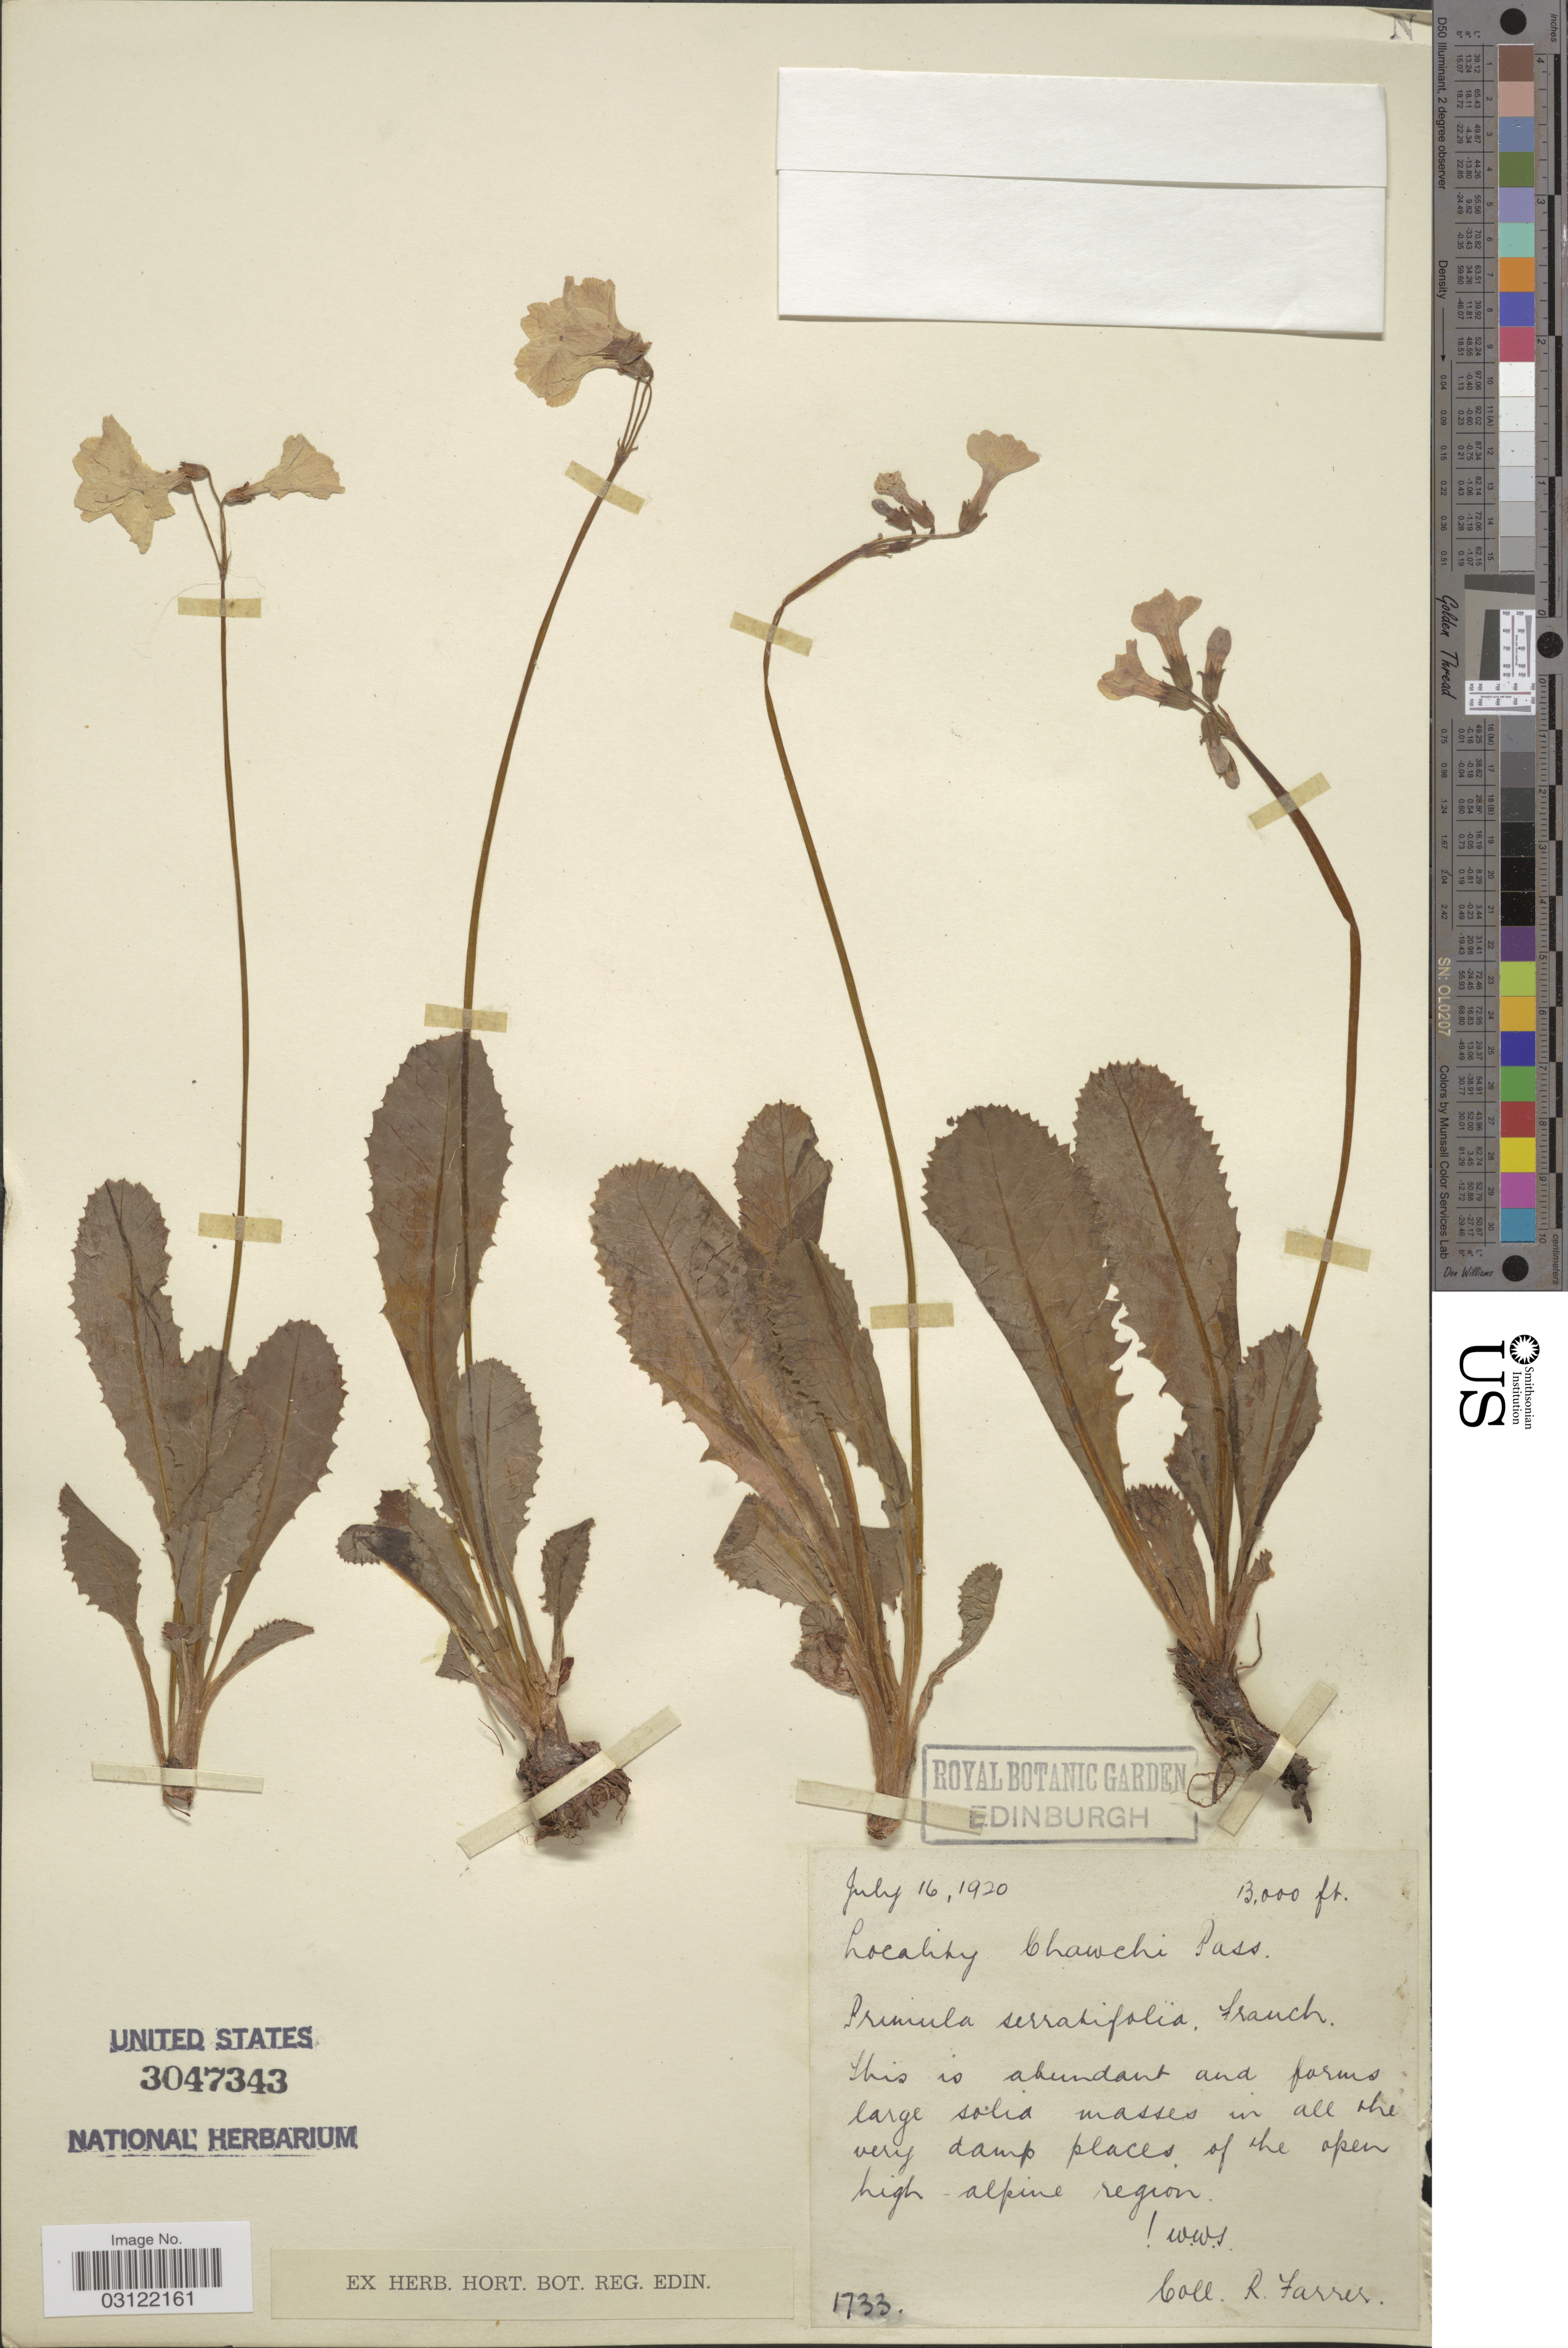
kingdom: Plantae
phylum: Tracheophyta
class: Magnoliopsida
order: Ericales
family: Primulaceae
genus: Primula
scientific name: Primula serratifolia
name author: Franch.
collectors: R. Farrer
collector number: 1733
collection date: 1920-07-16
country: Myanmar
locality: Chawchi Pass.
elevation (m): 3962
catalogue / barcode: US 3047343